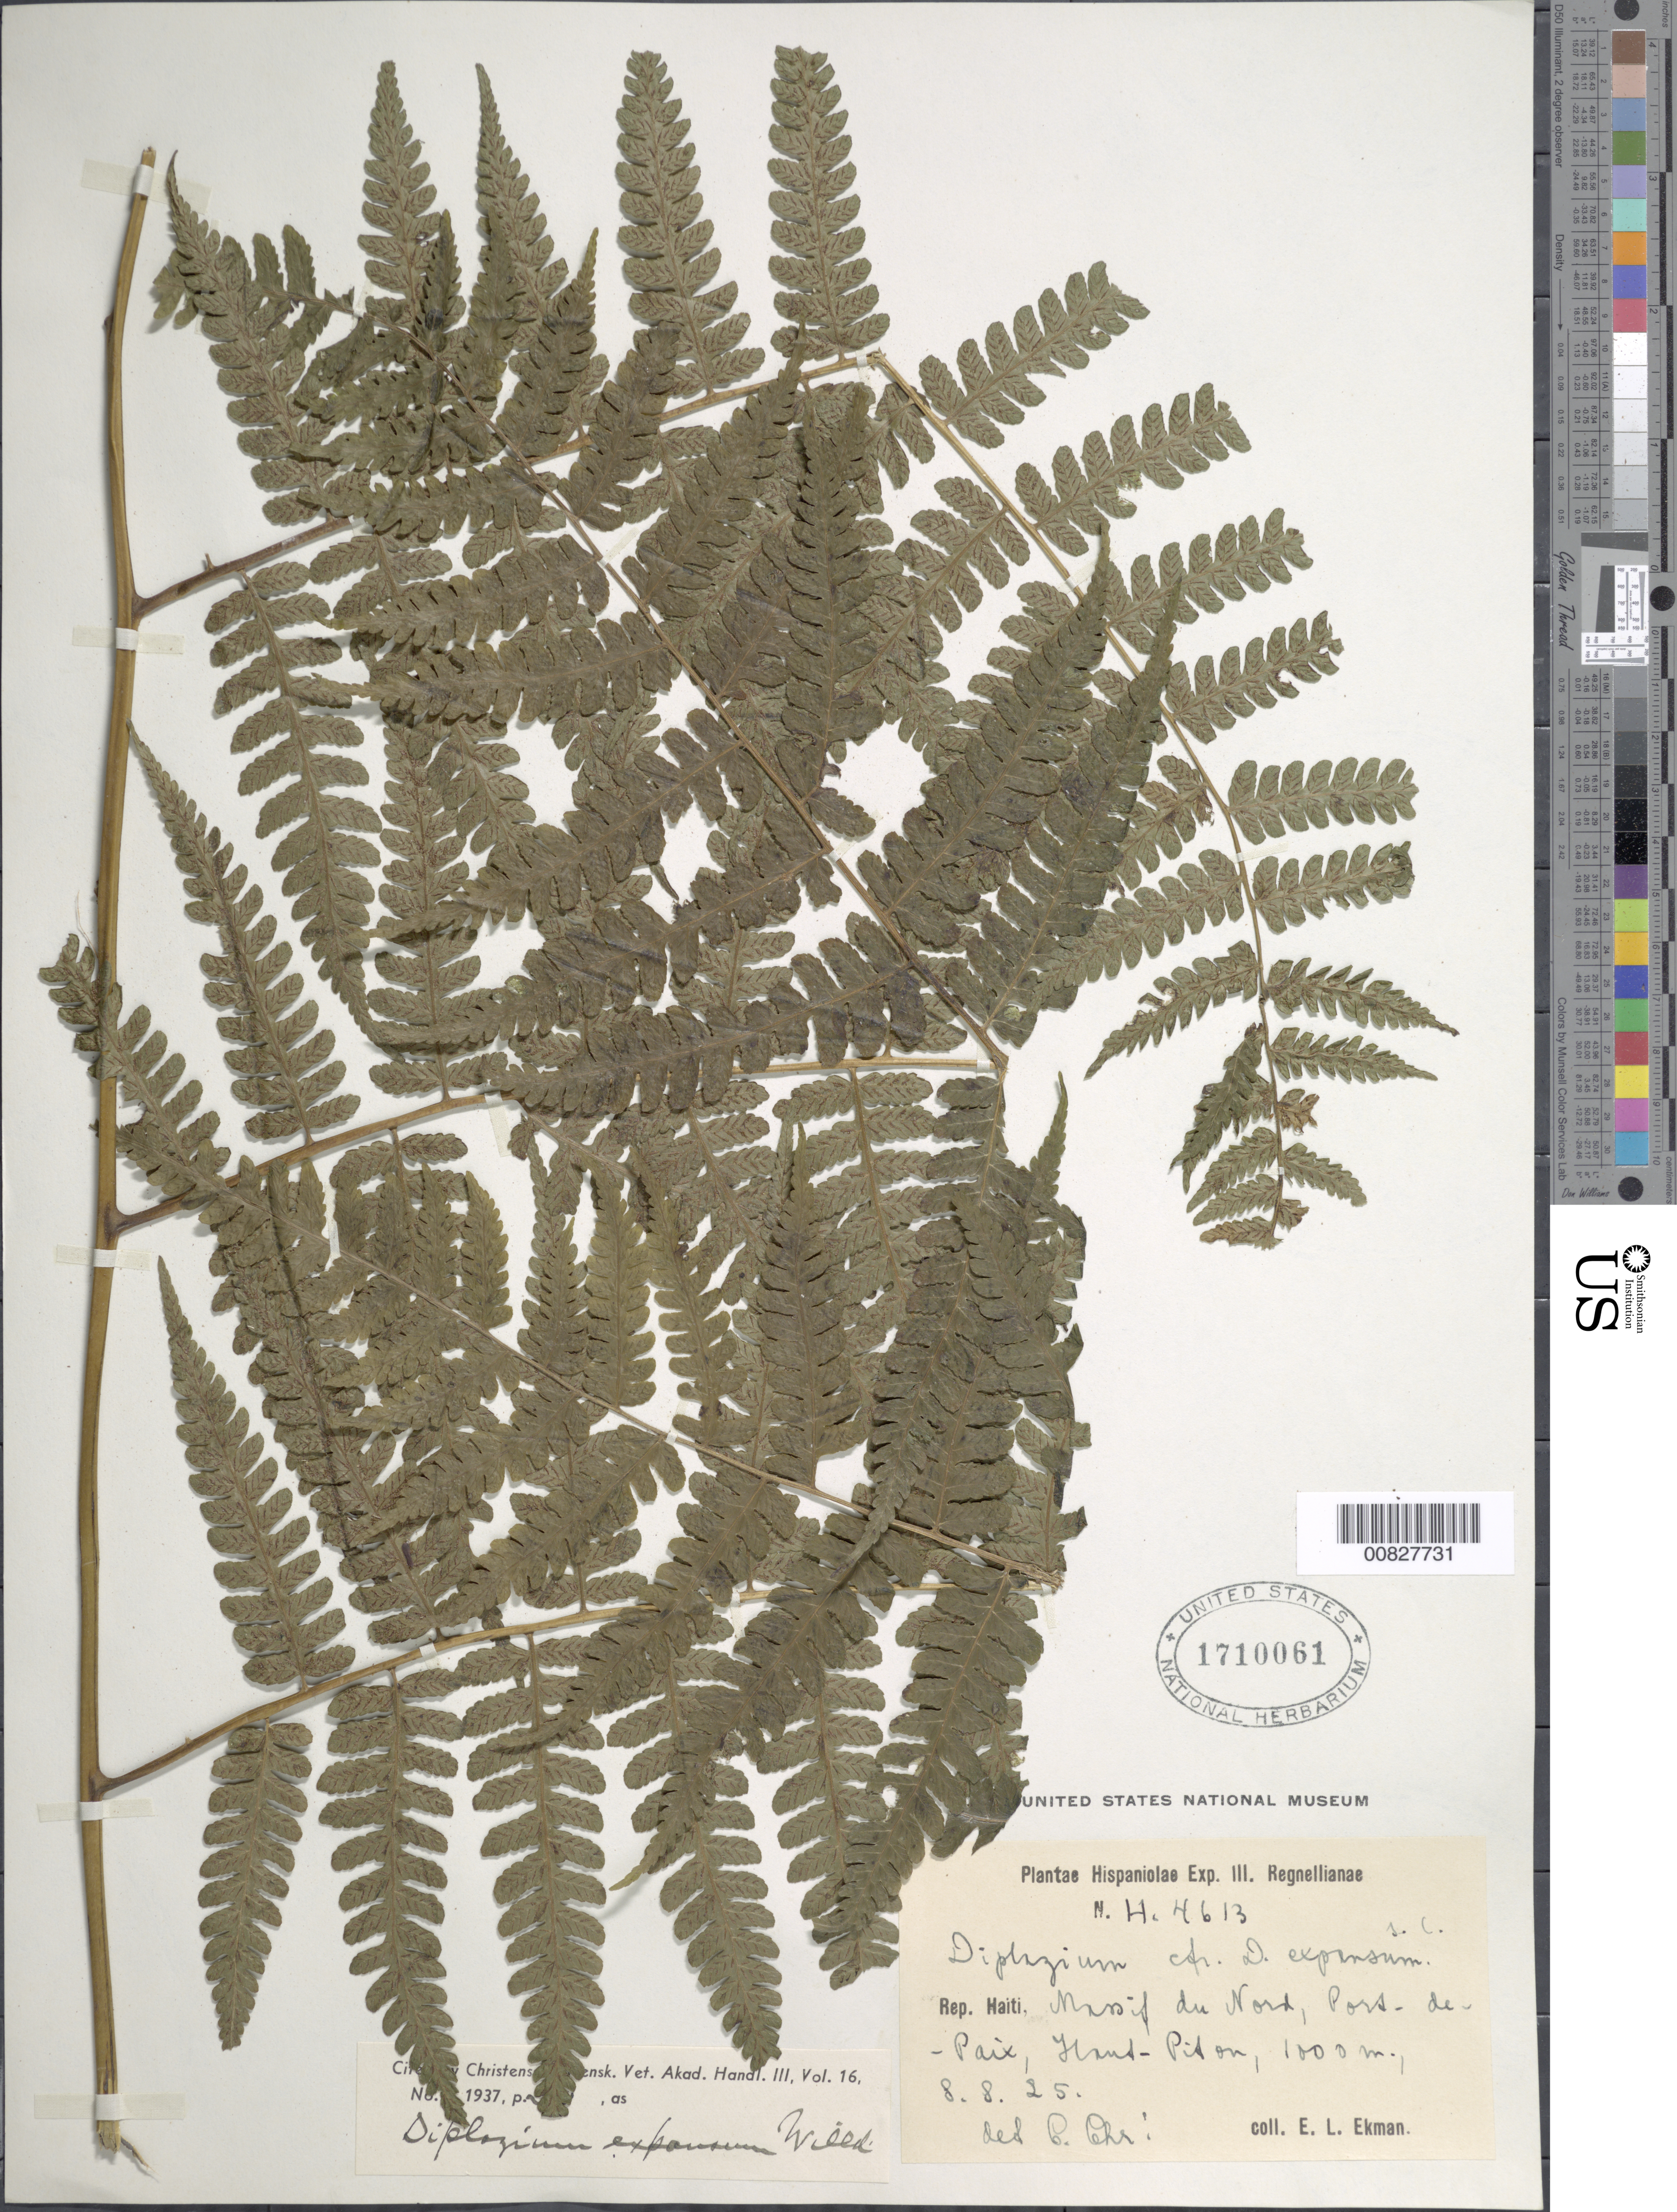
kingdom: Plantae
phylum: Tracheophyta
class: Polypodiopsida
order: Polypodiales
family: Athyriaceae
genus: Diplazium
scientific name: Diplazium expansum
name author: Willd.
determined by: Christensen, C. F. A.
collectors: E. L. Ekman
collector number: H 4613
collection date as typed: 08 Aug 1925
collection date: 1925-08-08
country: Haiti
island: Hispaniola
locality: Massif du Nord, Port de Paix, Haut Piton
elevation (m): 1000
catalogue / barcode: US 1710061